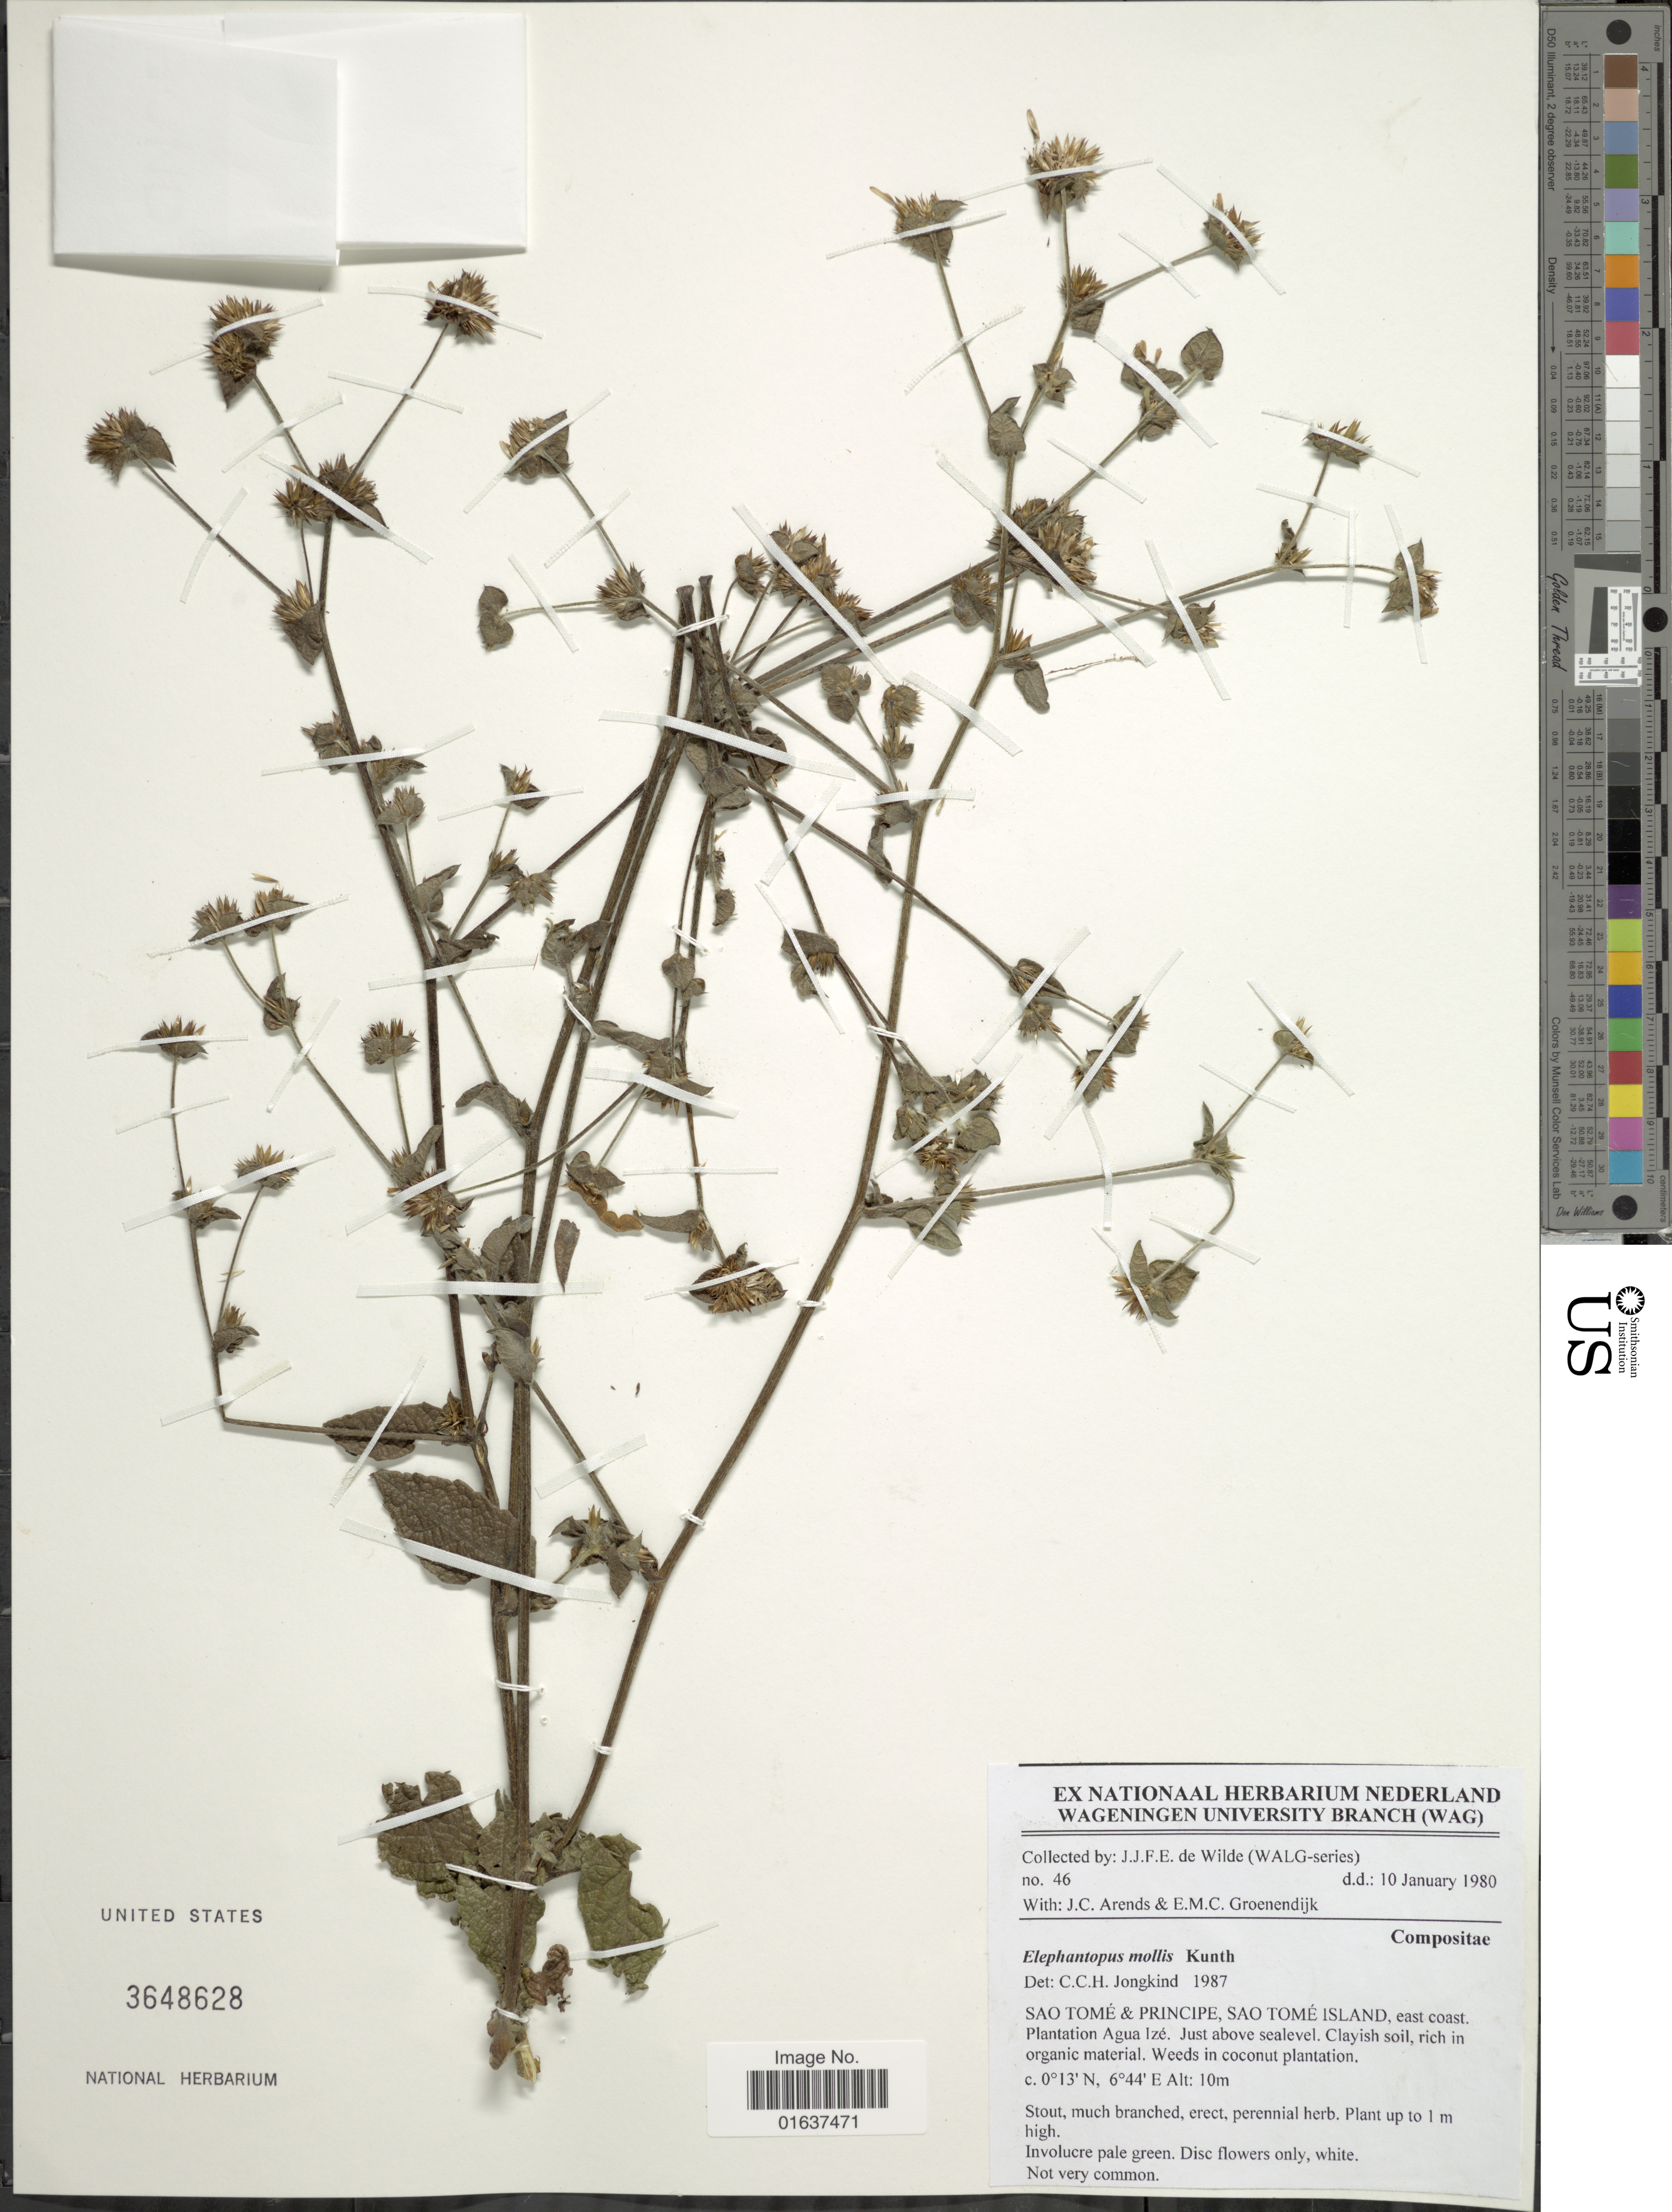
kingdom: Plantae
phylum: Tracheophyta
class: Magnoliopsida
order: Asterales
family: Asteraceae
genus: Elephantopus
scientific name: Elephantopus mollis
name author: Kunth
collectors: J.J. de Wilde, J. Arends & E. Groenendijk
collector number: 46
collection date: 1980-01-10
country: São Tomé and Principe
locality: Sao Tome & Principe, Sao Tome Island. east coast. Plantation Agua Ize just above sea level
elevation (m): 10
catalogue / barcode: US 3648628